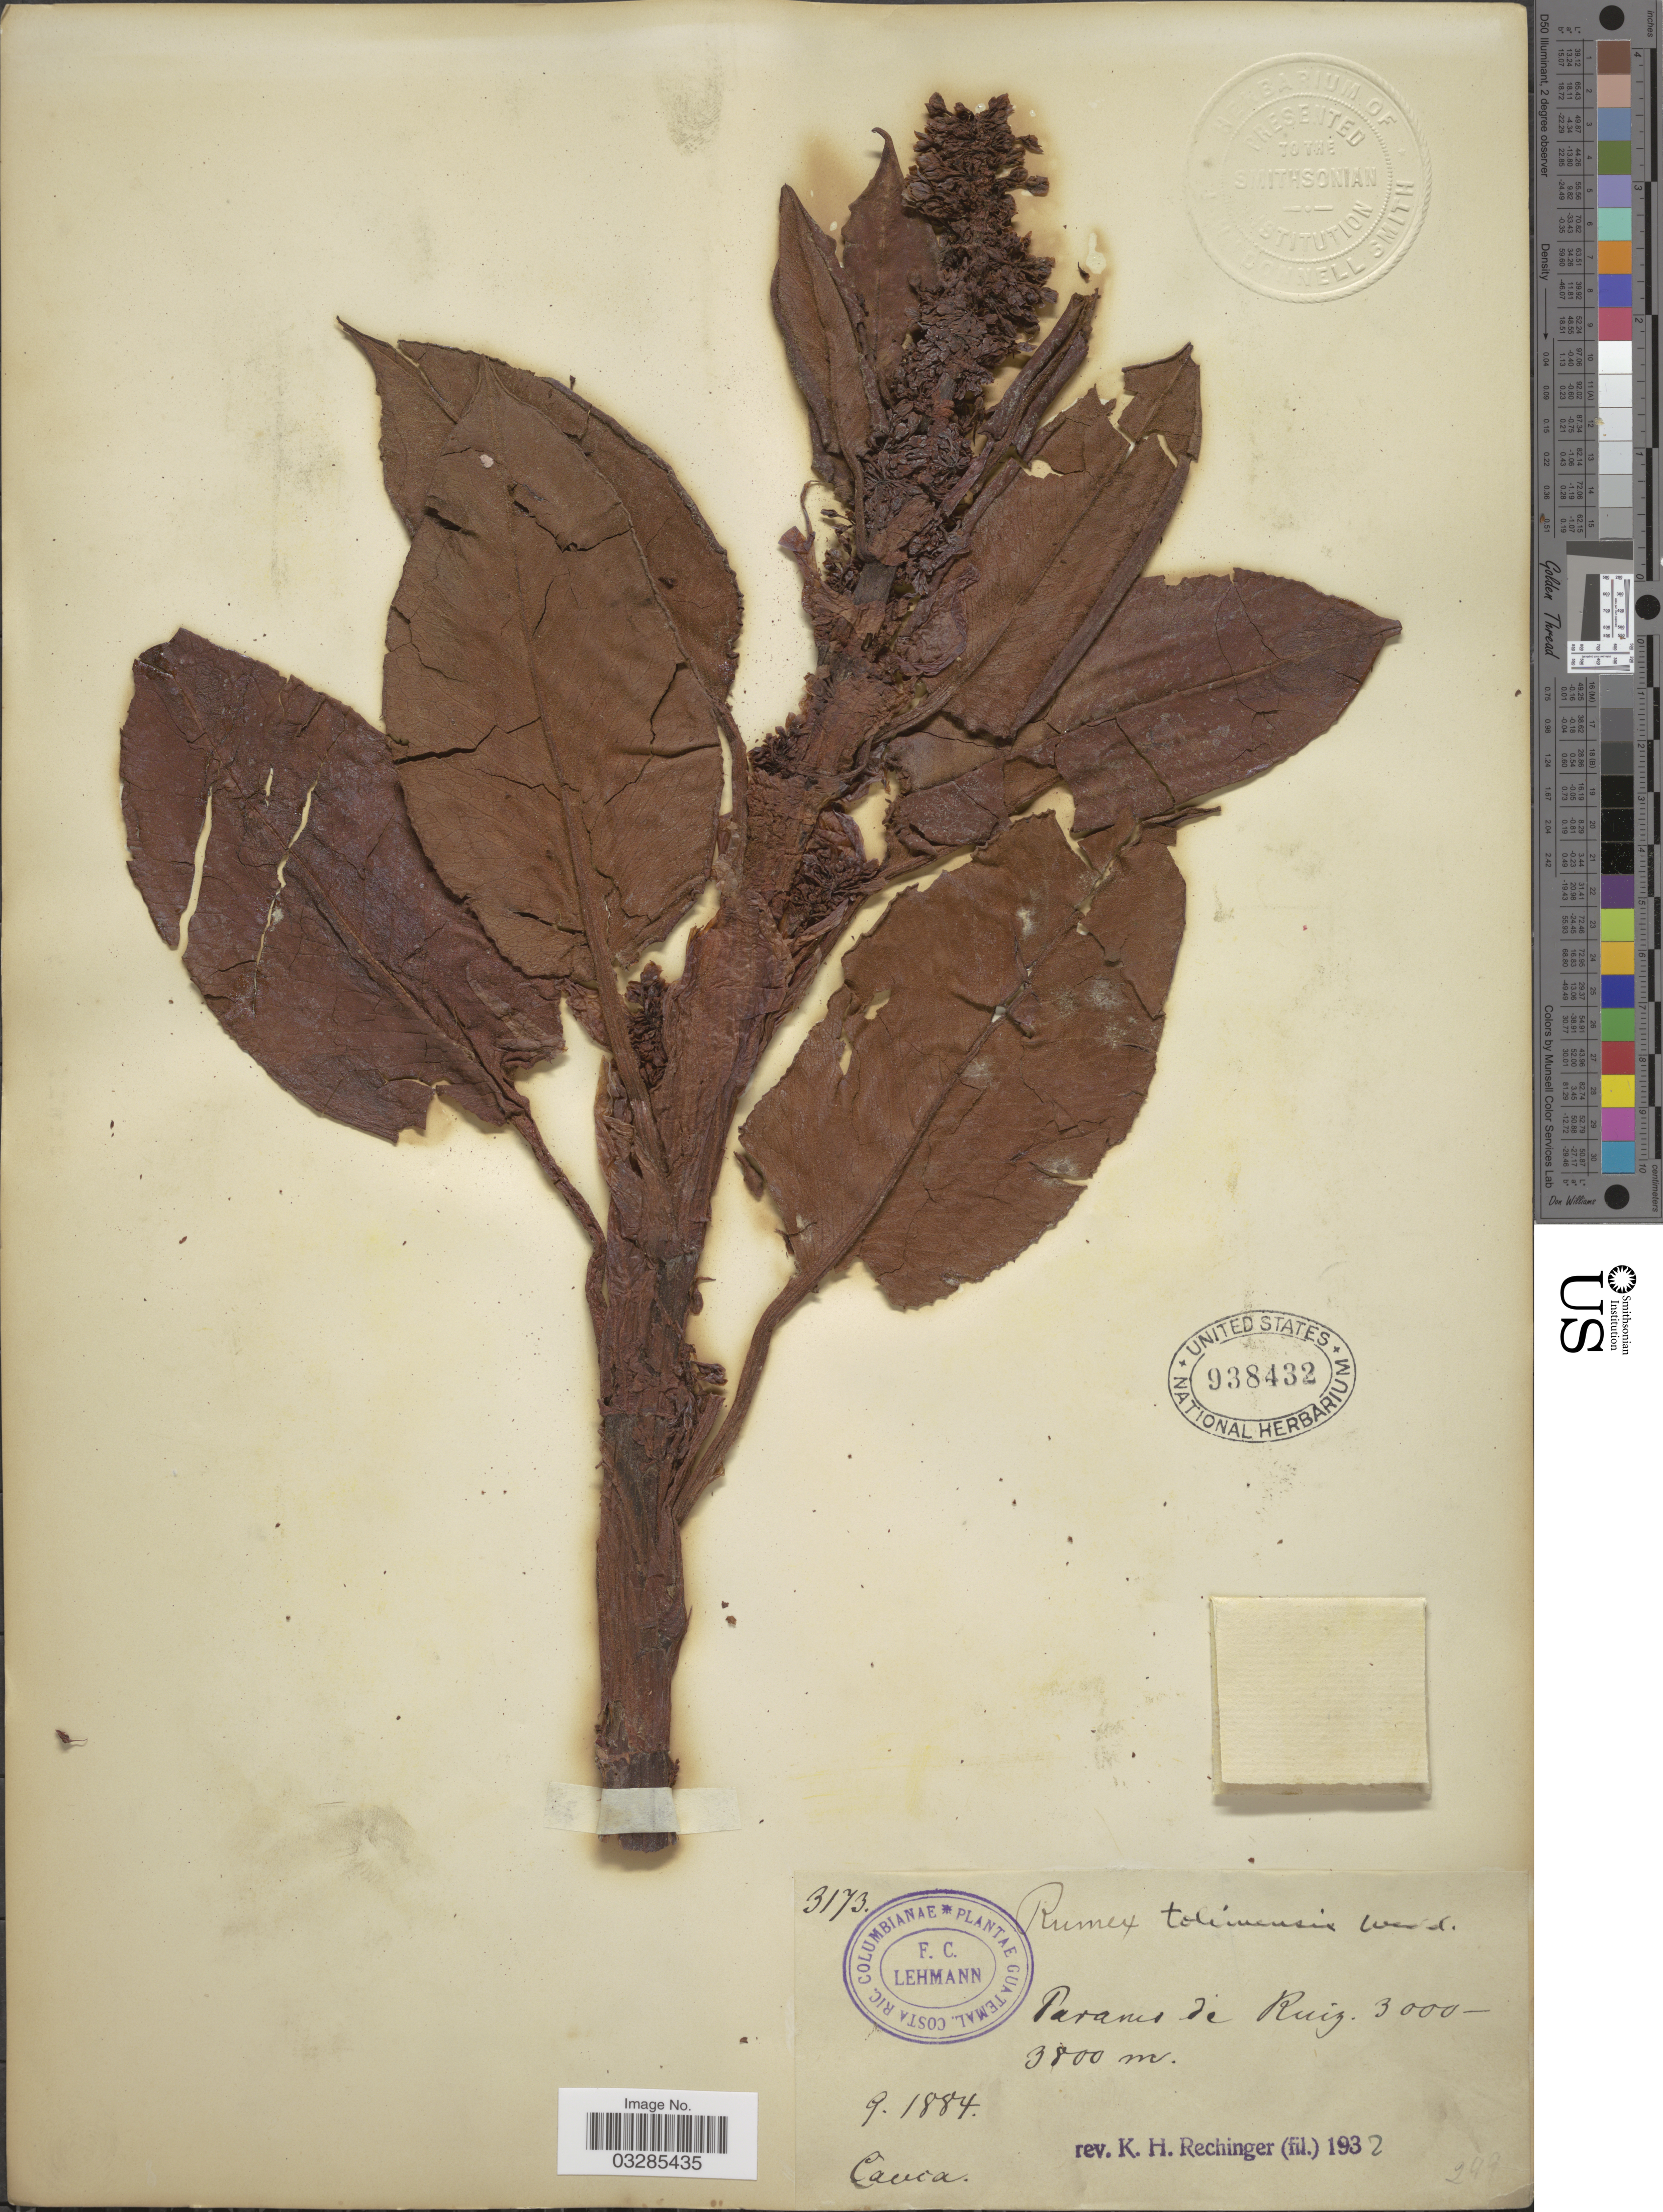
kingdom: Plantae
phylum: Tracheophyta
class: Magnoliopsida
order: Caryophyllales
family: Polygonaceae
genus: Rumex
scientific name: Rumex tolimensis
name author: Wedd.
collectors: F. C. Lehmann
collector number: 3173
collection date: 1884-09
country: Colombia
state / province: Cauca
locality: Paramo de Ruiz.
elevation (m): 3000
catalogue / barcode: US 938432